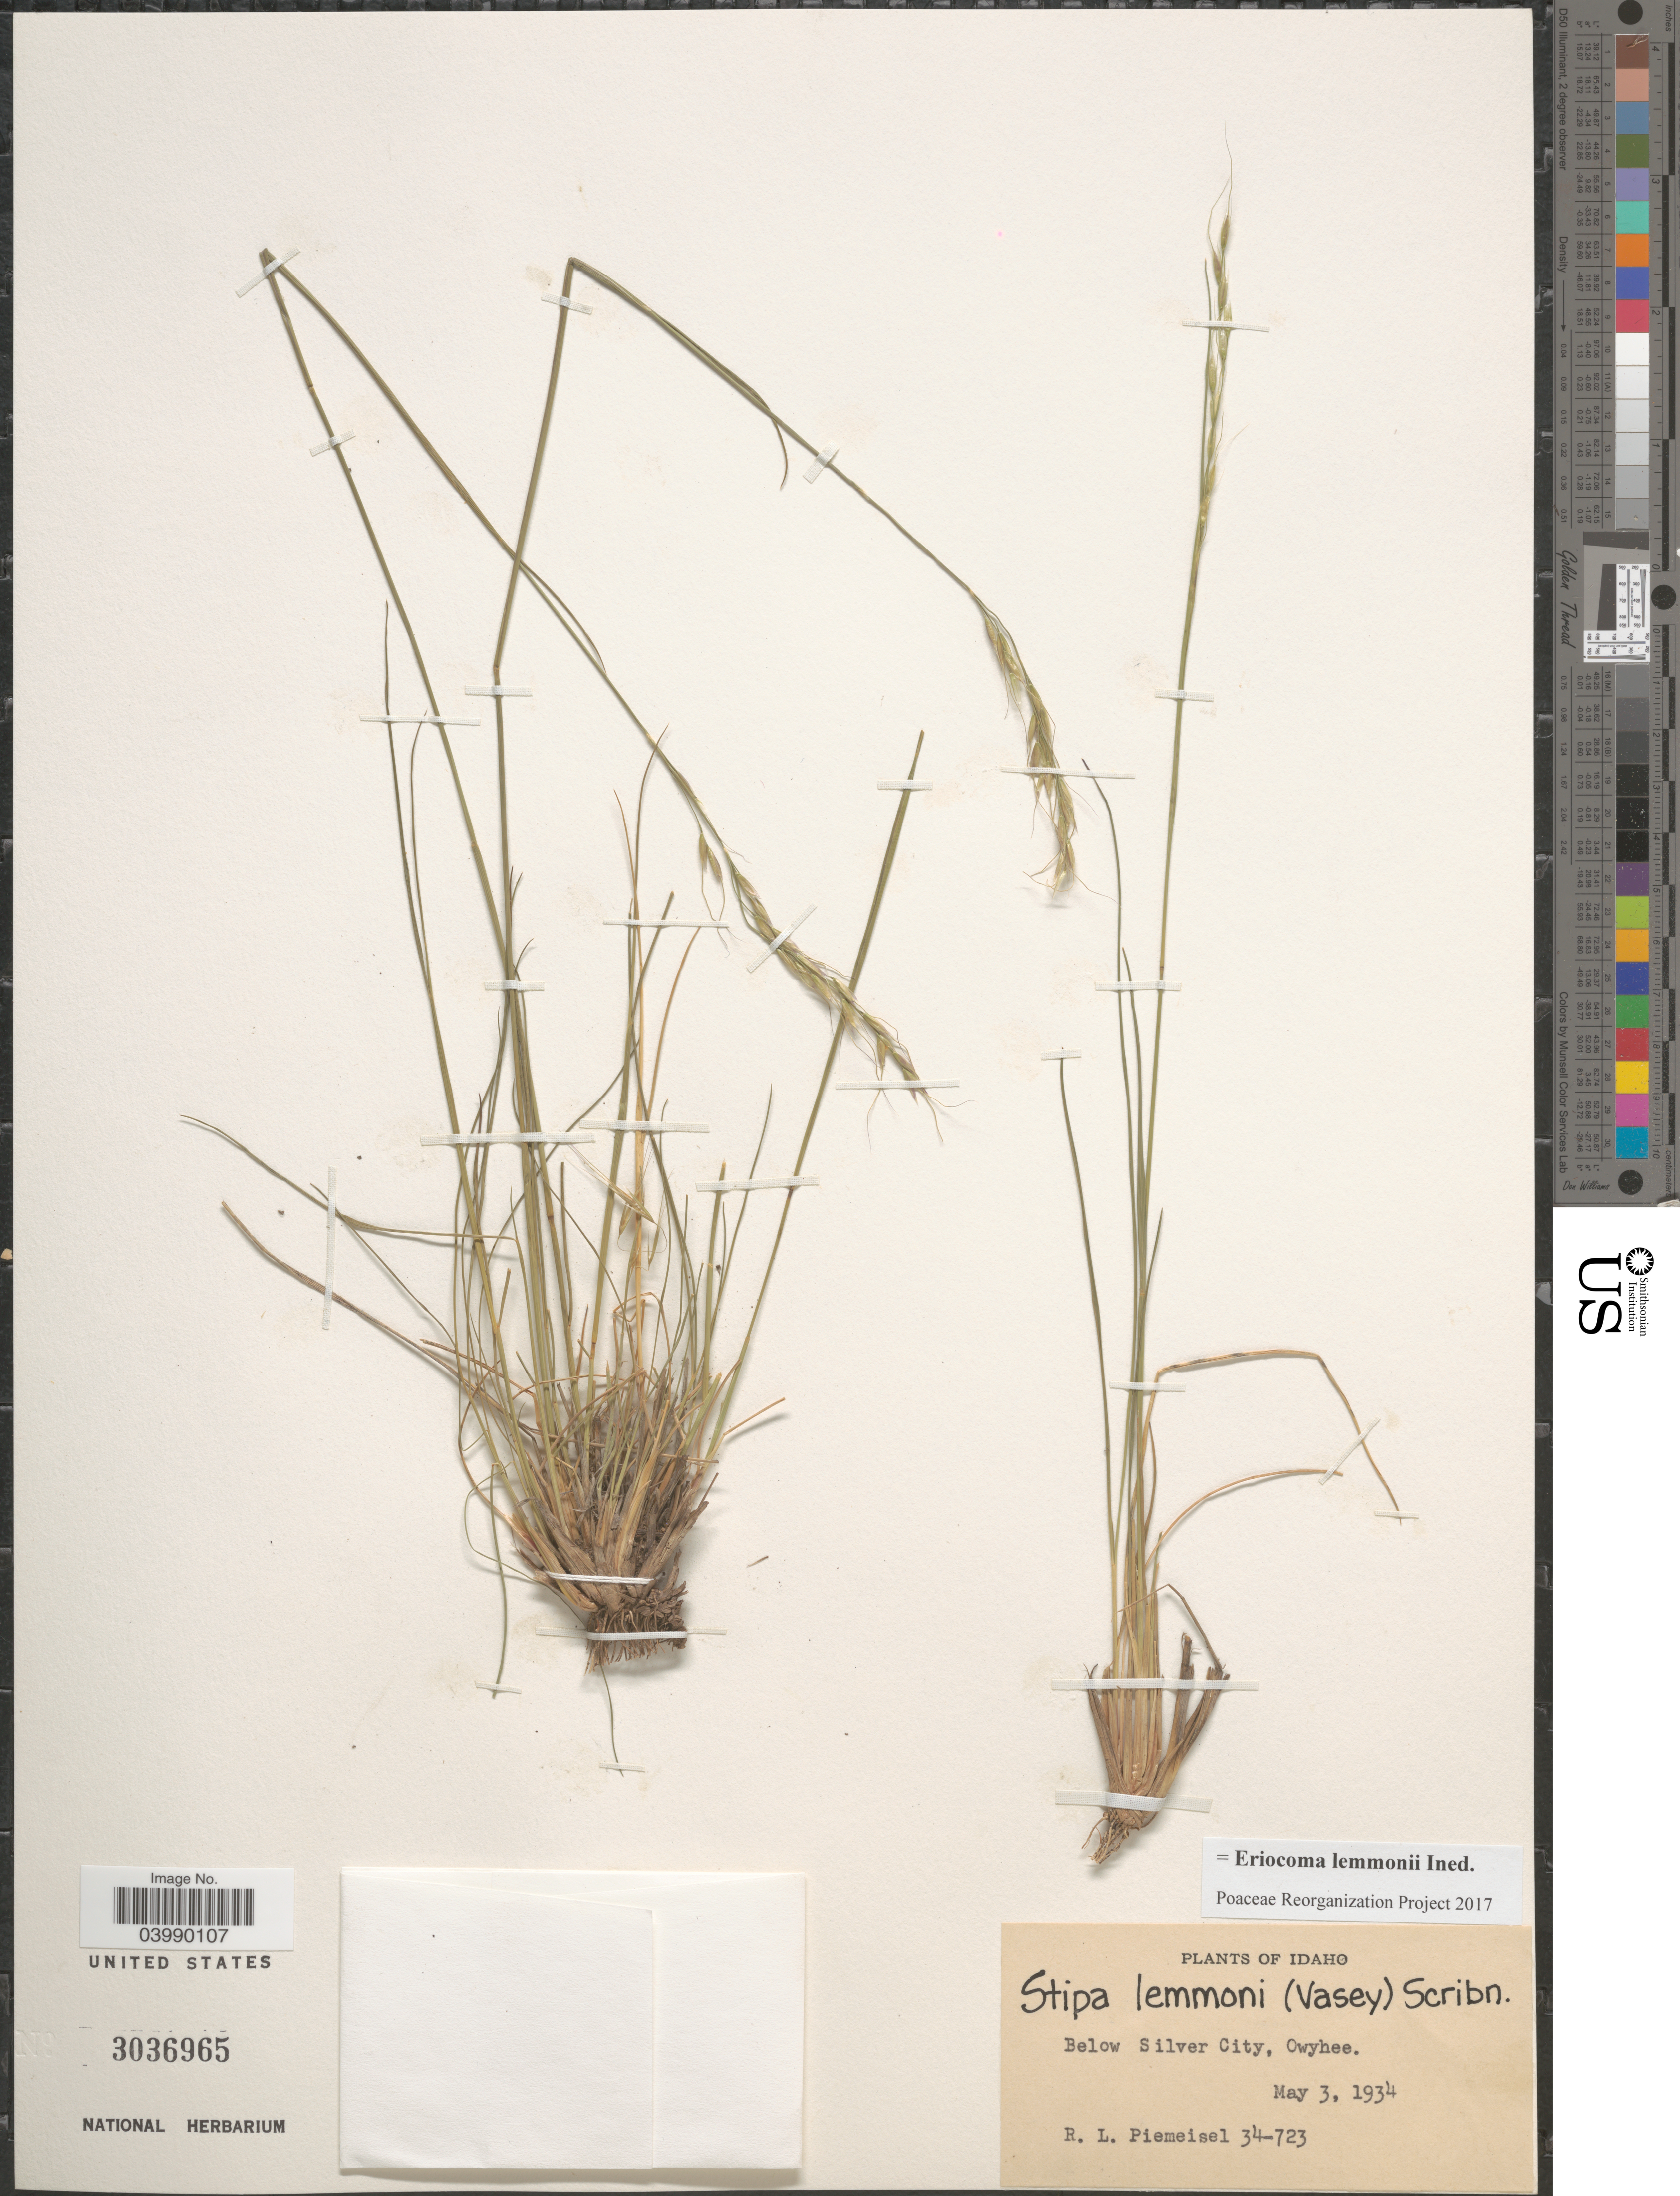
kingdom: Plantae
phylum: Tracheophyta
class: Liliopsida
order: Poales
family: Poaceae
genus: Eriocoma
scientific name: Eriocoma lemmonii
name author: (Vasey) Romasch.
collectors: R. L. Piemeisel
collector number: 34-723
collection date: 1934-05-03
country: United States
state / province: Idaho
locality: Below Silver City, Owyhee.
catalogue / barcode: US 3036965